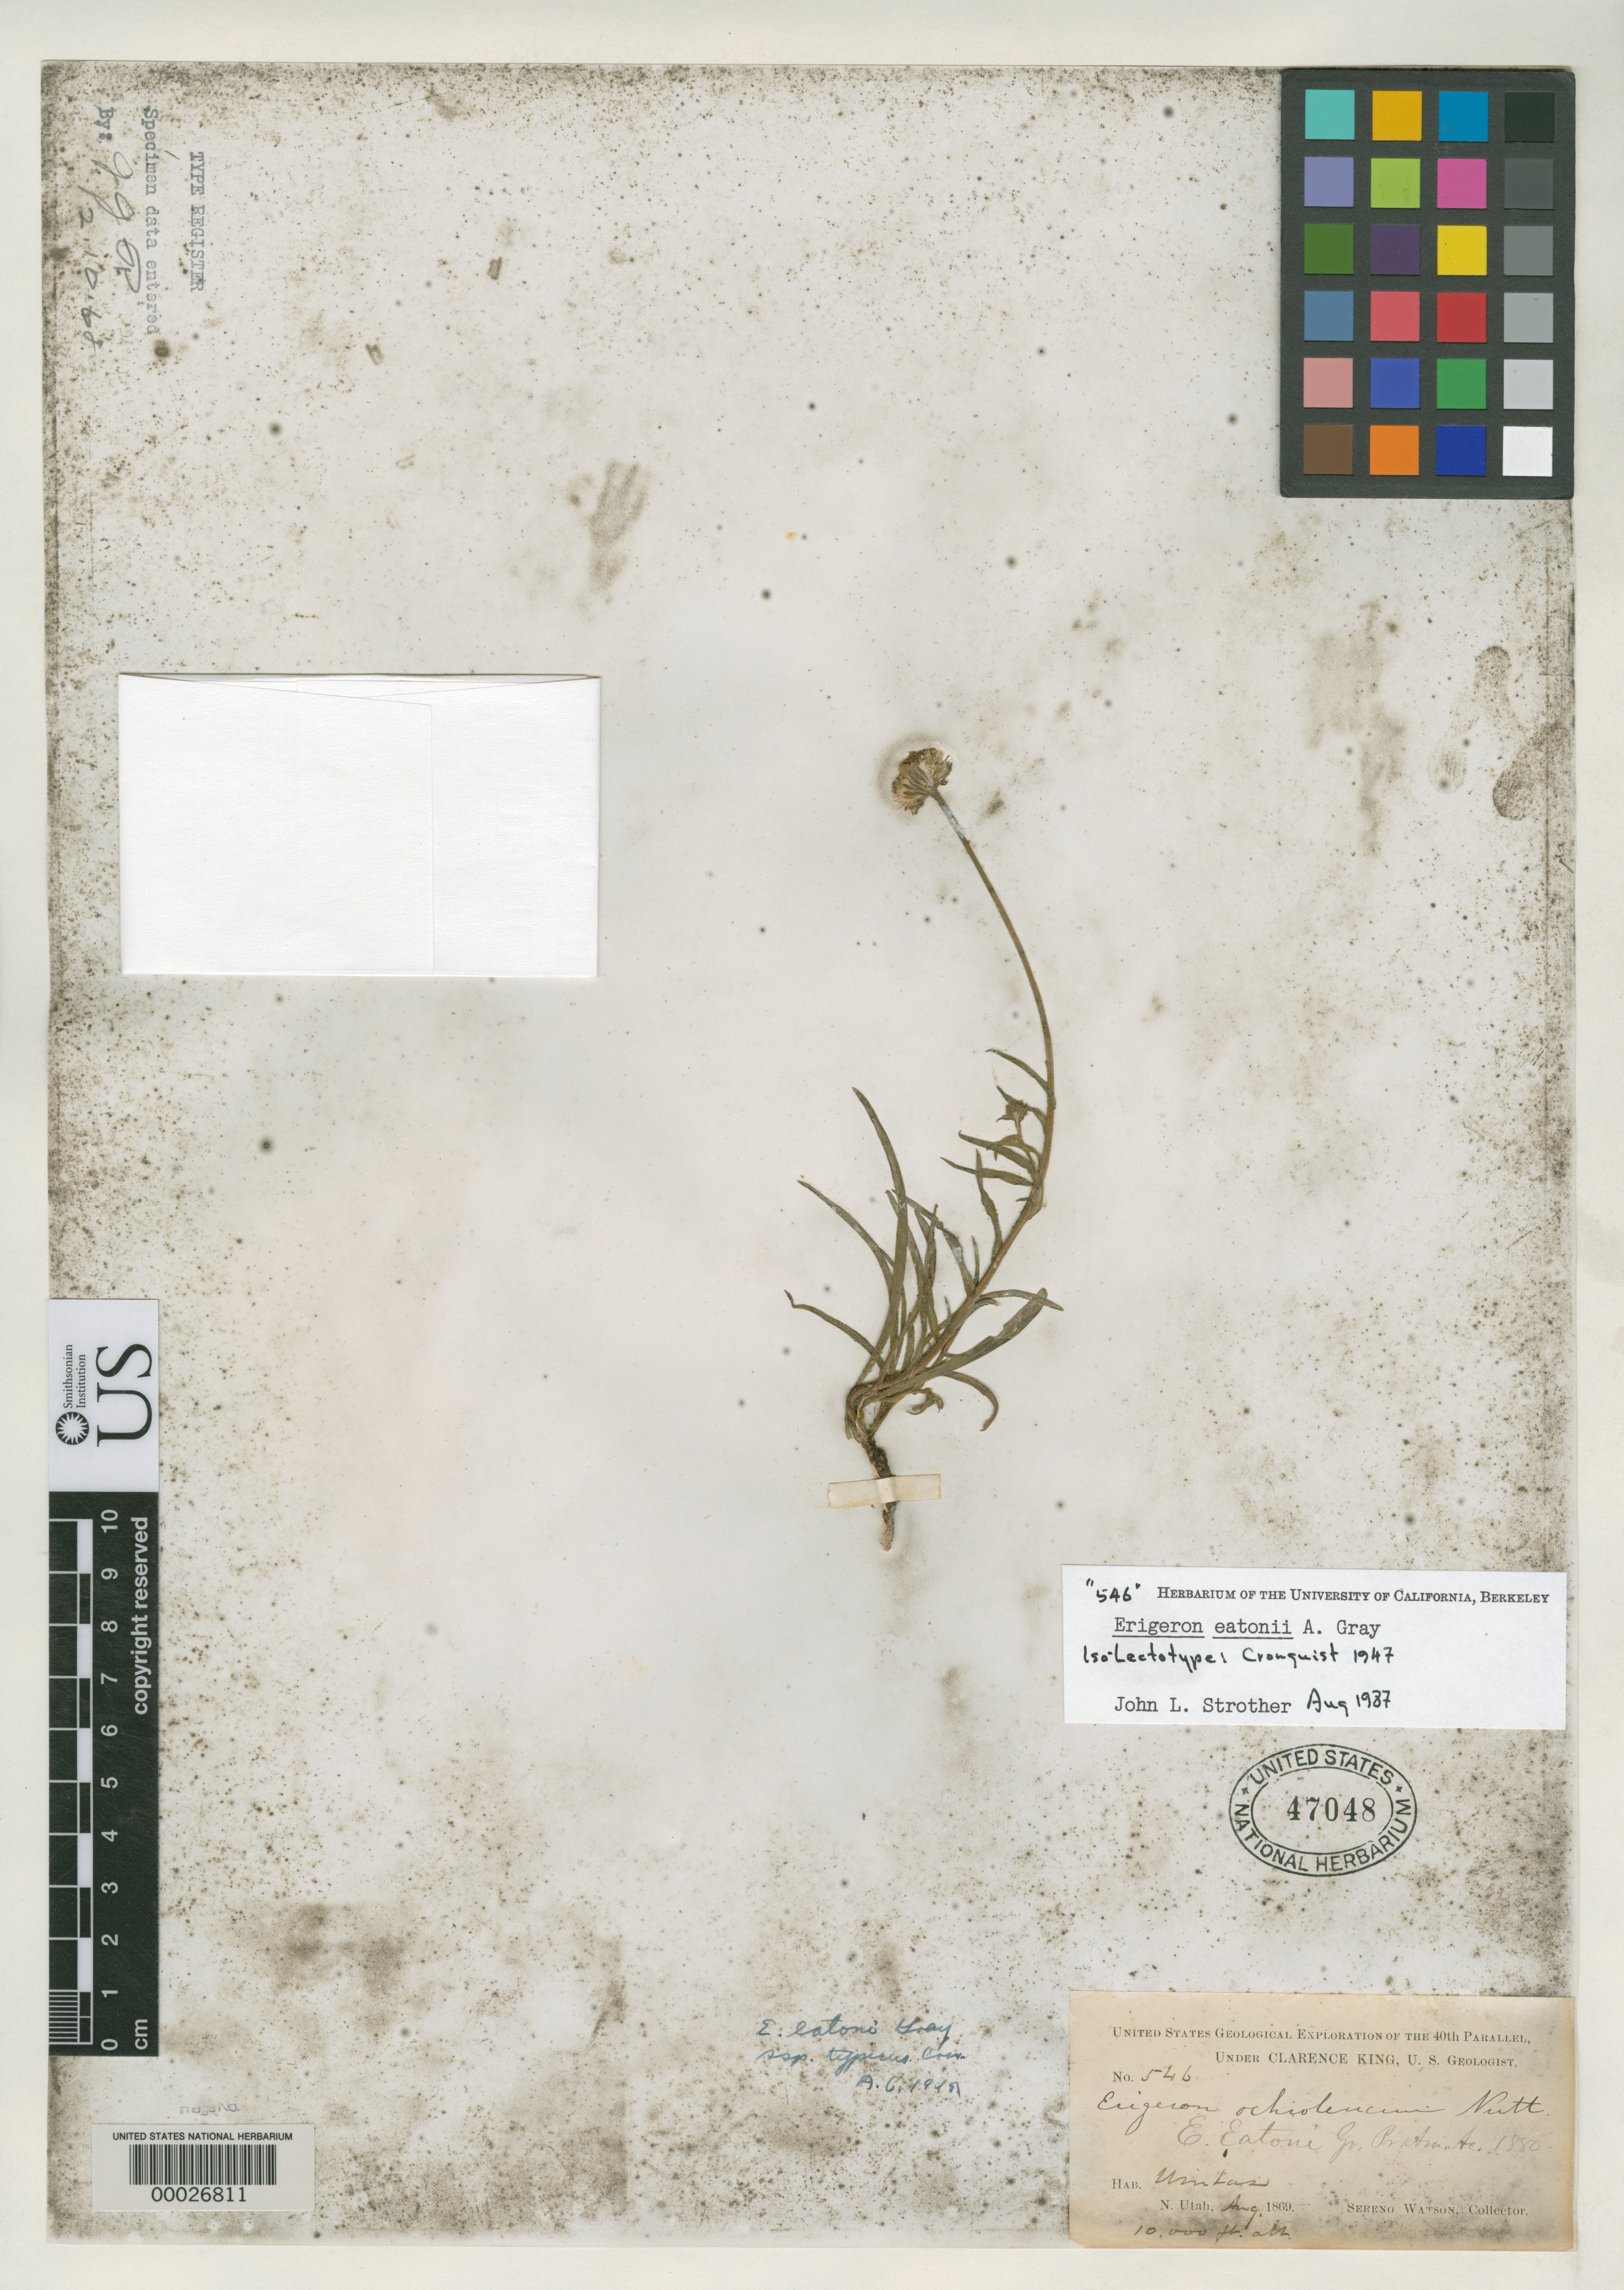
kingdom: Plantae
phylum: Tracheophyta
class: Magnoliopsida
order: Asterales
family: Asteraceae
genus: Erigeron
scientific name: Erigeron eatonii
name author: A. Gray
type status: Isotype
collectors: S. Watson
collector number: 546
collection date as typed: Aug 1869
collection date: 1869-08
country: United States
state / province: Utah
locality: Uintah Mountains.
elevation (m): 3048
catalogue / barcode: US 47048